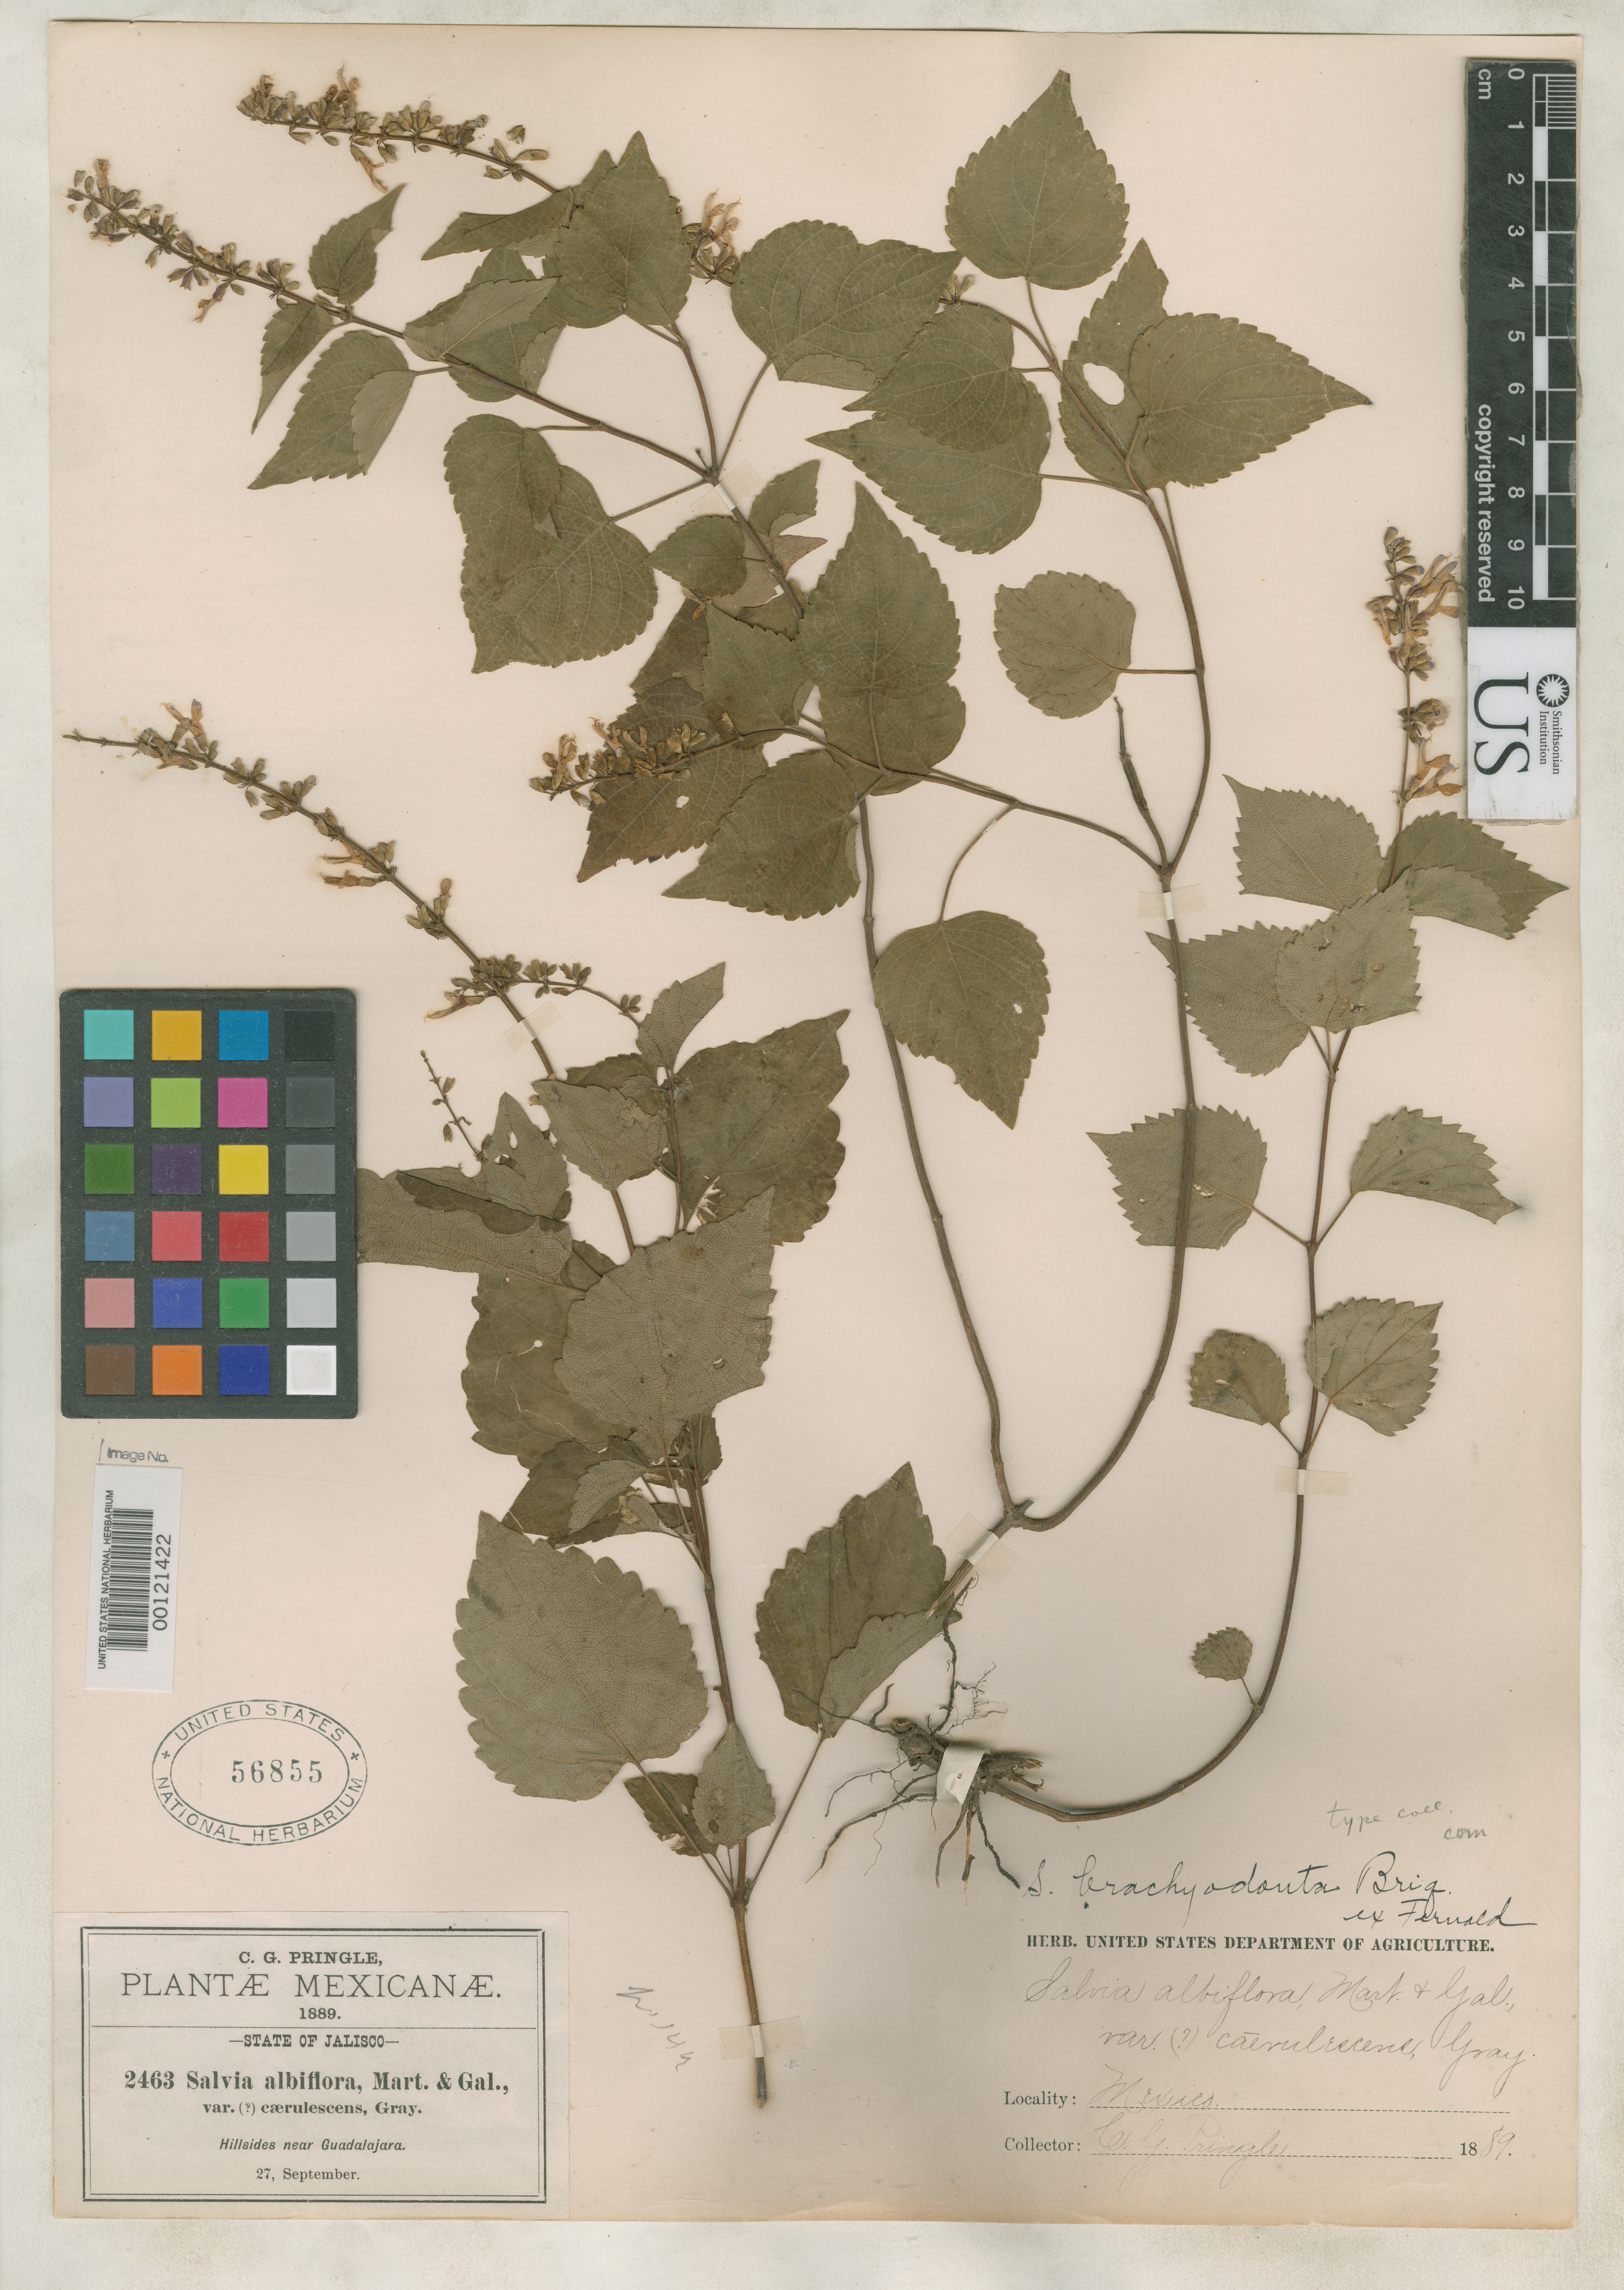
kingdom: Plantae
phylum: Tracheophyta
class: Magnoliopsida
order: Lamiales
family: Lamiaceae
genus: Salvia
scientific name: Salvia brachyodonta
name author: Briq.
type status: Isotype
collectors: C. G. Pringle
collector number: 2463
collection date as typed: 27 Sep 1889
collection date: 1889-09-27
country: Mexico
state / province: Jalisco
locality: Hillsides near Guadalajara.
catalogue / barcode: US 56855